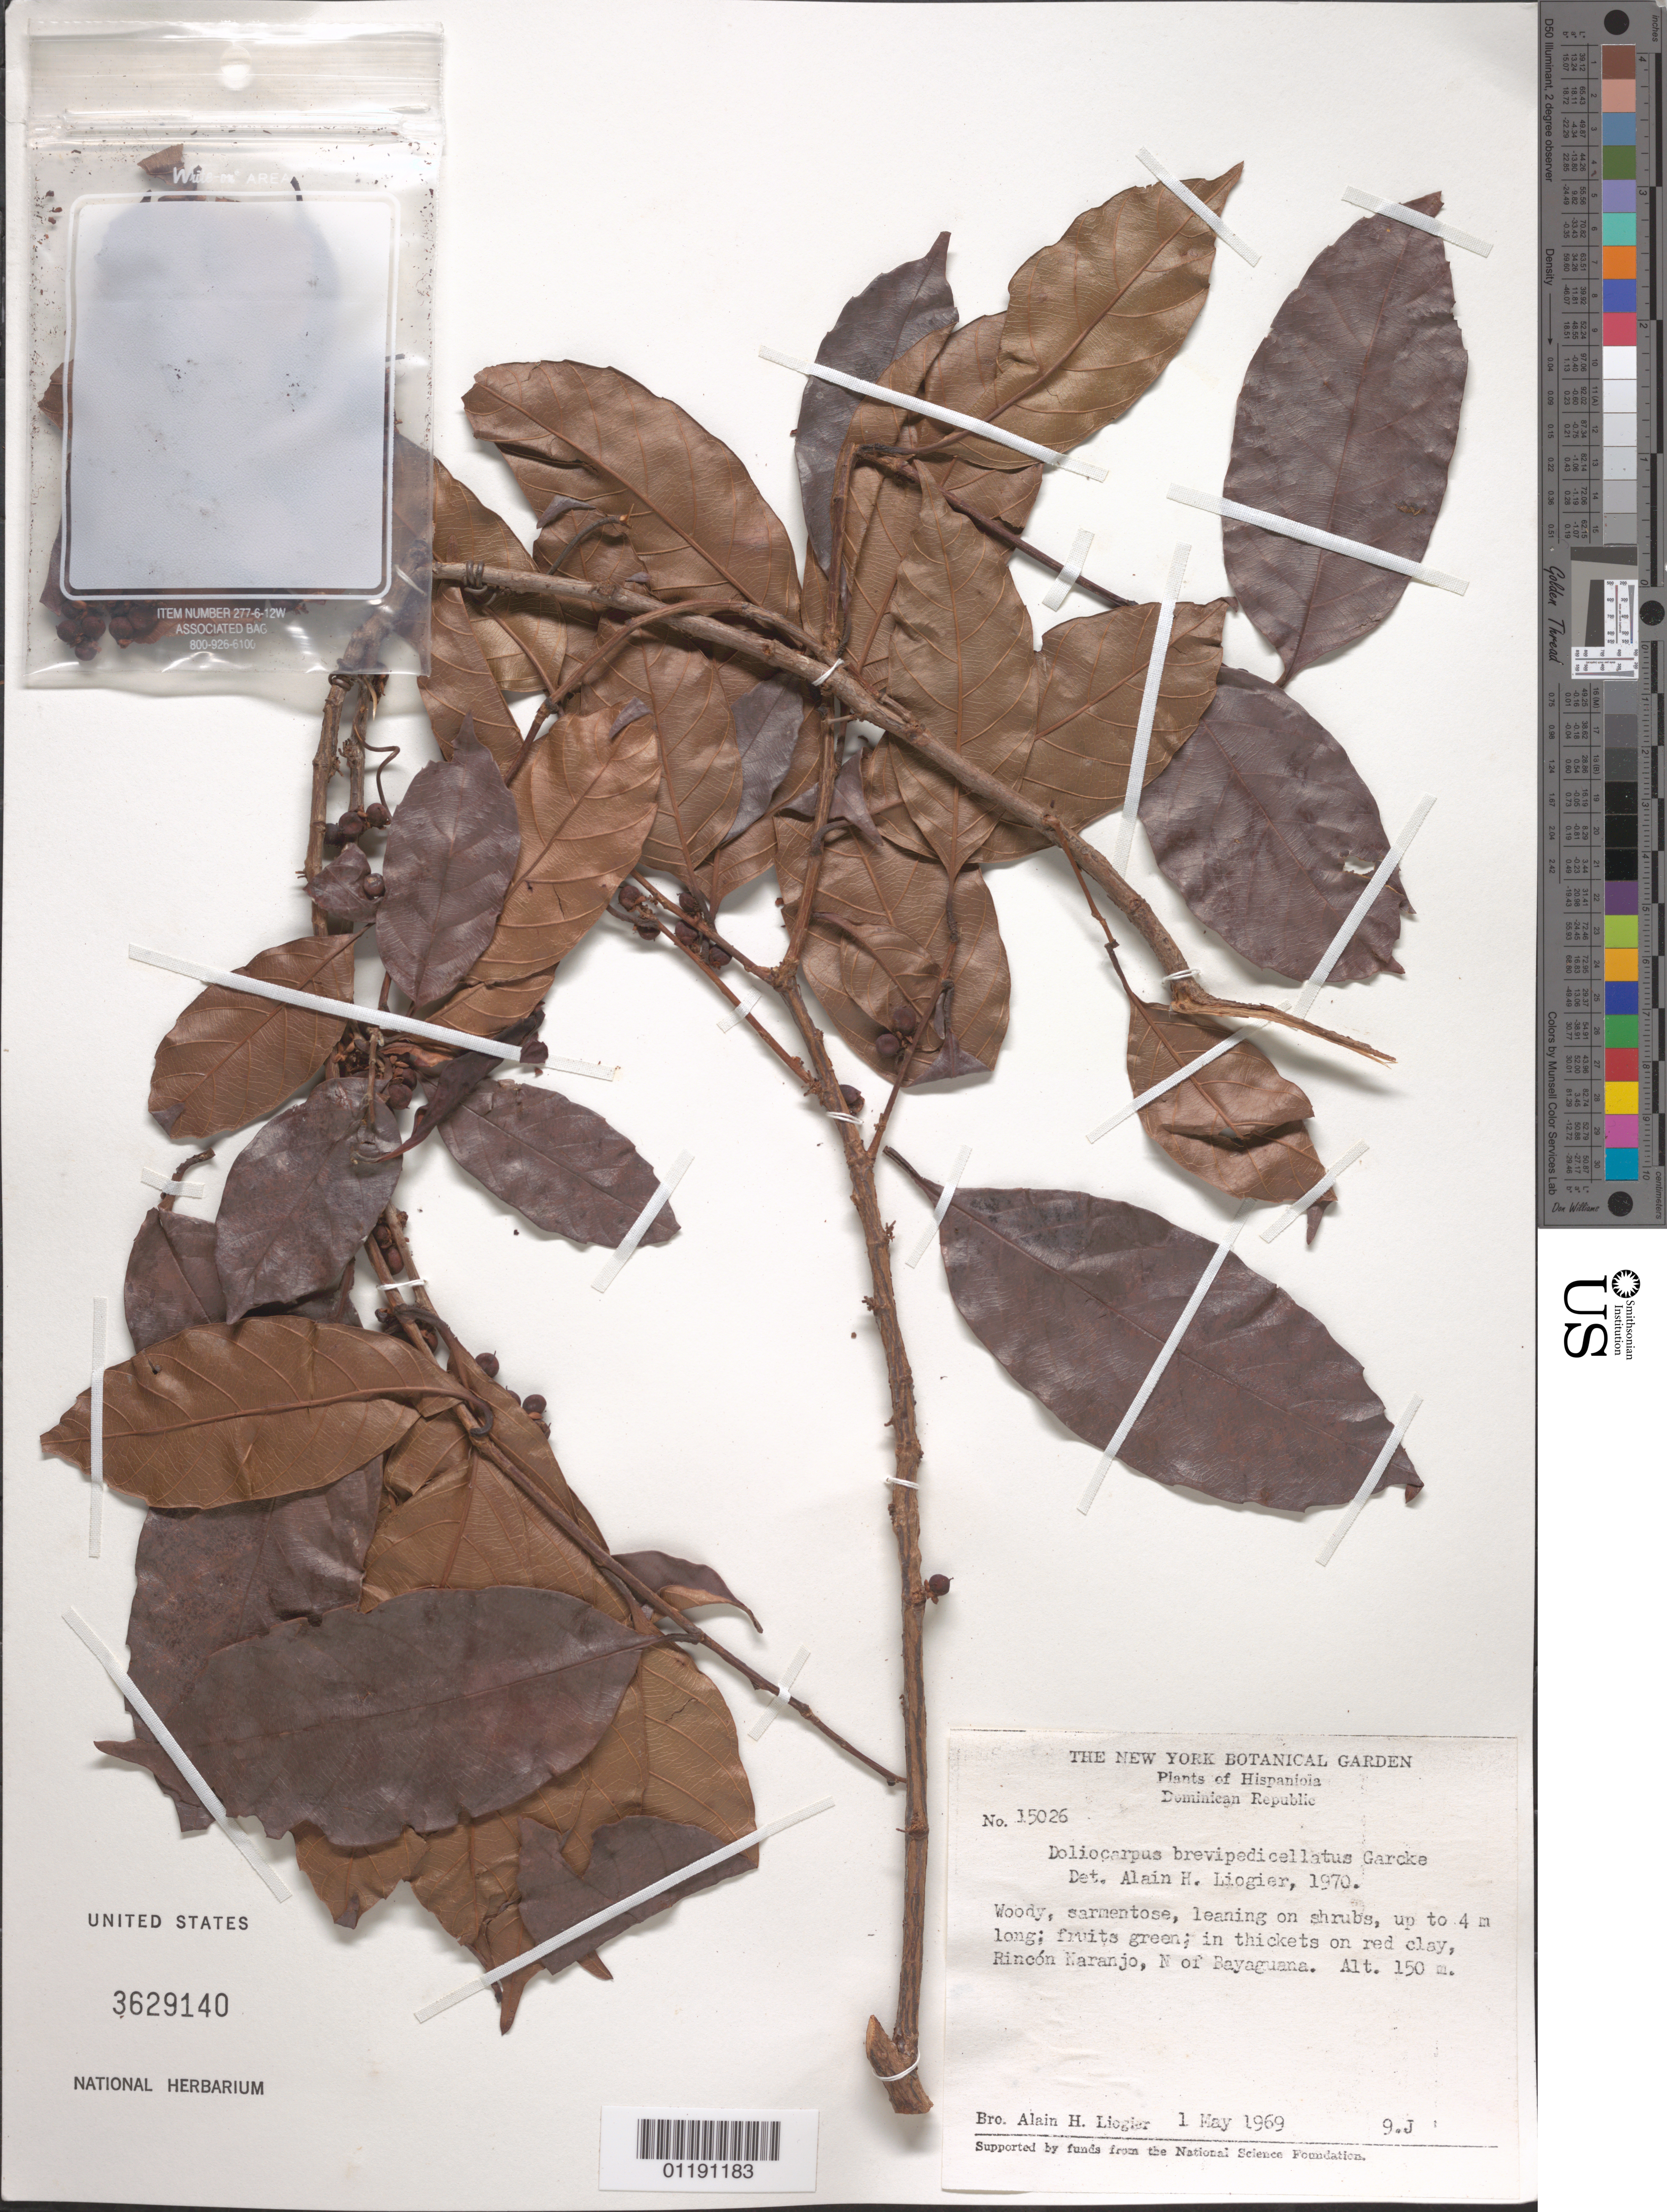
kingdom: Plantae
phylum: Tracheophyta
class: Magnoliopsida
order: Dilleniales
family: Dilleniaceae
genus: Doliocarpus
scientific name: Doliocarpus brevipedicellatus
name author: Garcke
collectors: A. H. Liogier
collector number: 15026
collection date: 1969-05-01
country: Dominican Republic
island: Hispaniola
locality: Rincón Naranjo, N of Bayaguana.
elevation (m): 150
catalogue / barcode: US 3629140